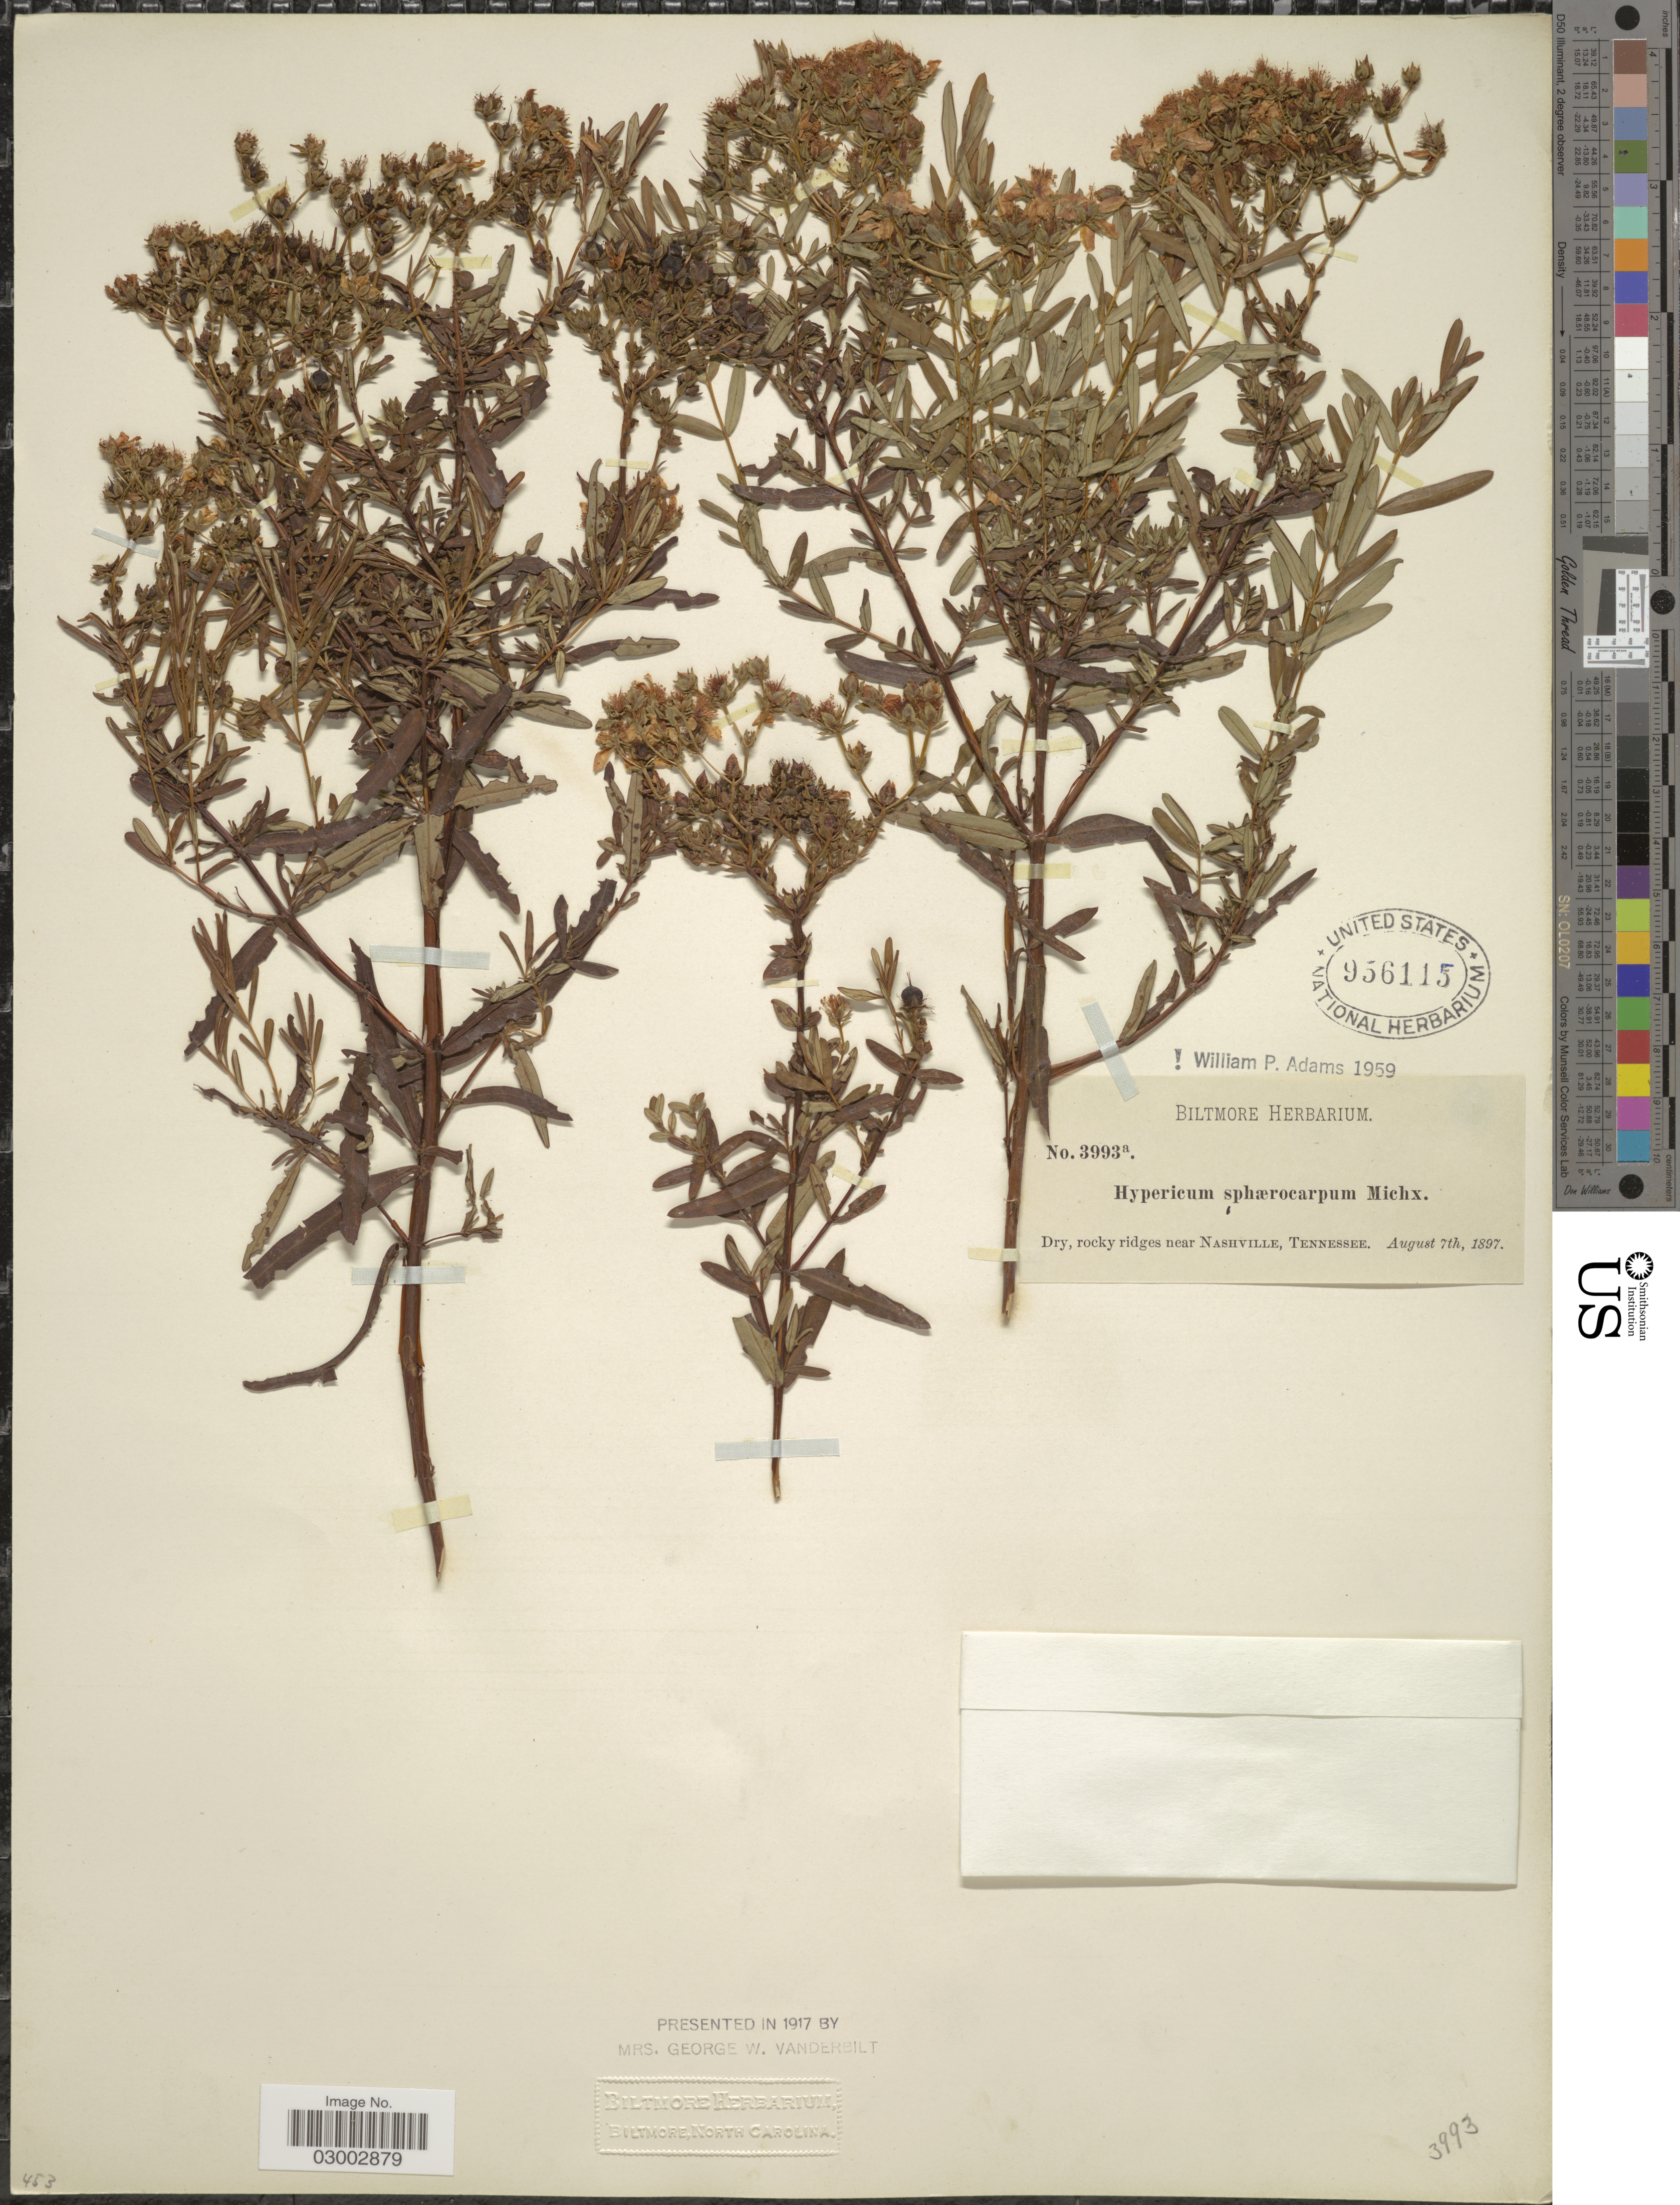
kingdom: Plantae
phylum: Tracheophyta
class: Magnoliopsida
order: Malpighiales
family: Hypericaceae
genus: Hypericum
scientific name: Hypericum sphaerocarpum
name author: Michx.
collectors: ex herb. Biltmore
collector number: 3993a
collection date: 1897-08-07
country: United States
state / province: Tennessee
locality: Dry, rocky ridges near Nashville.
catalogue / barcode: US 956115